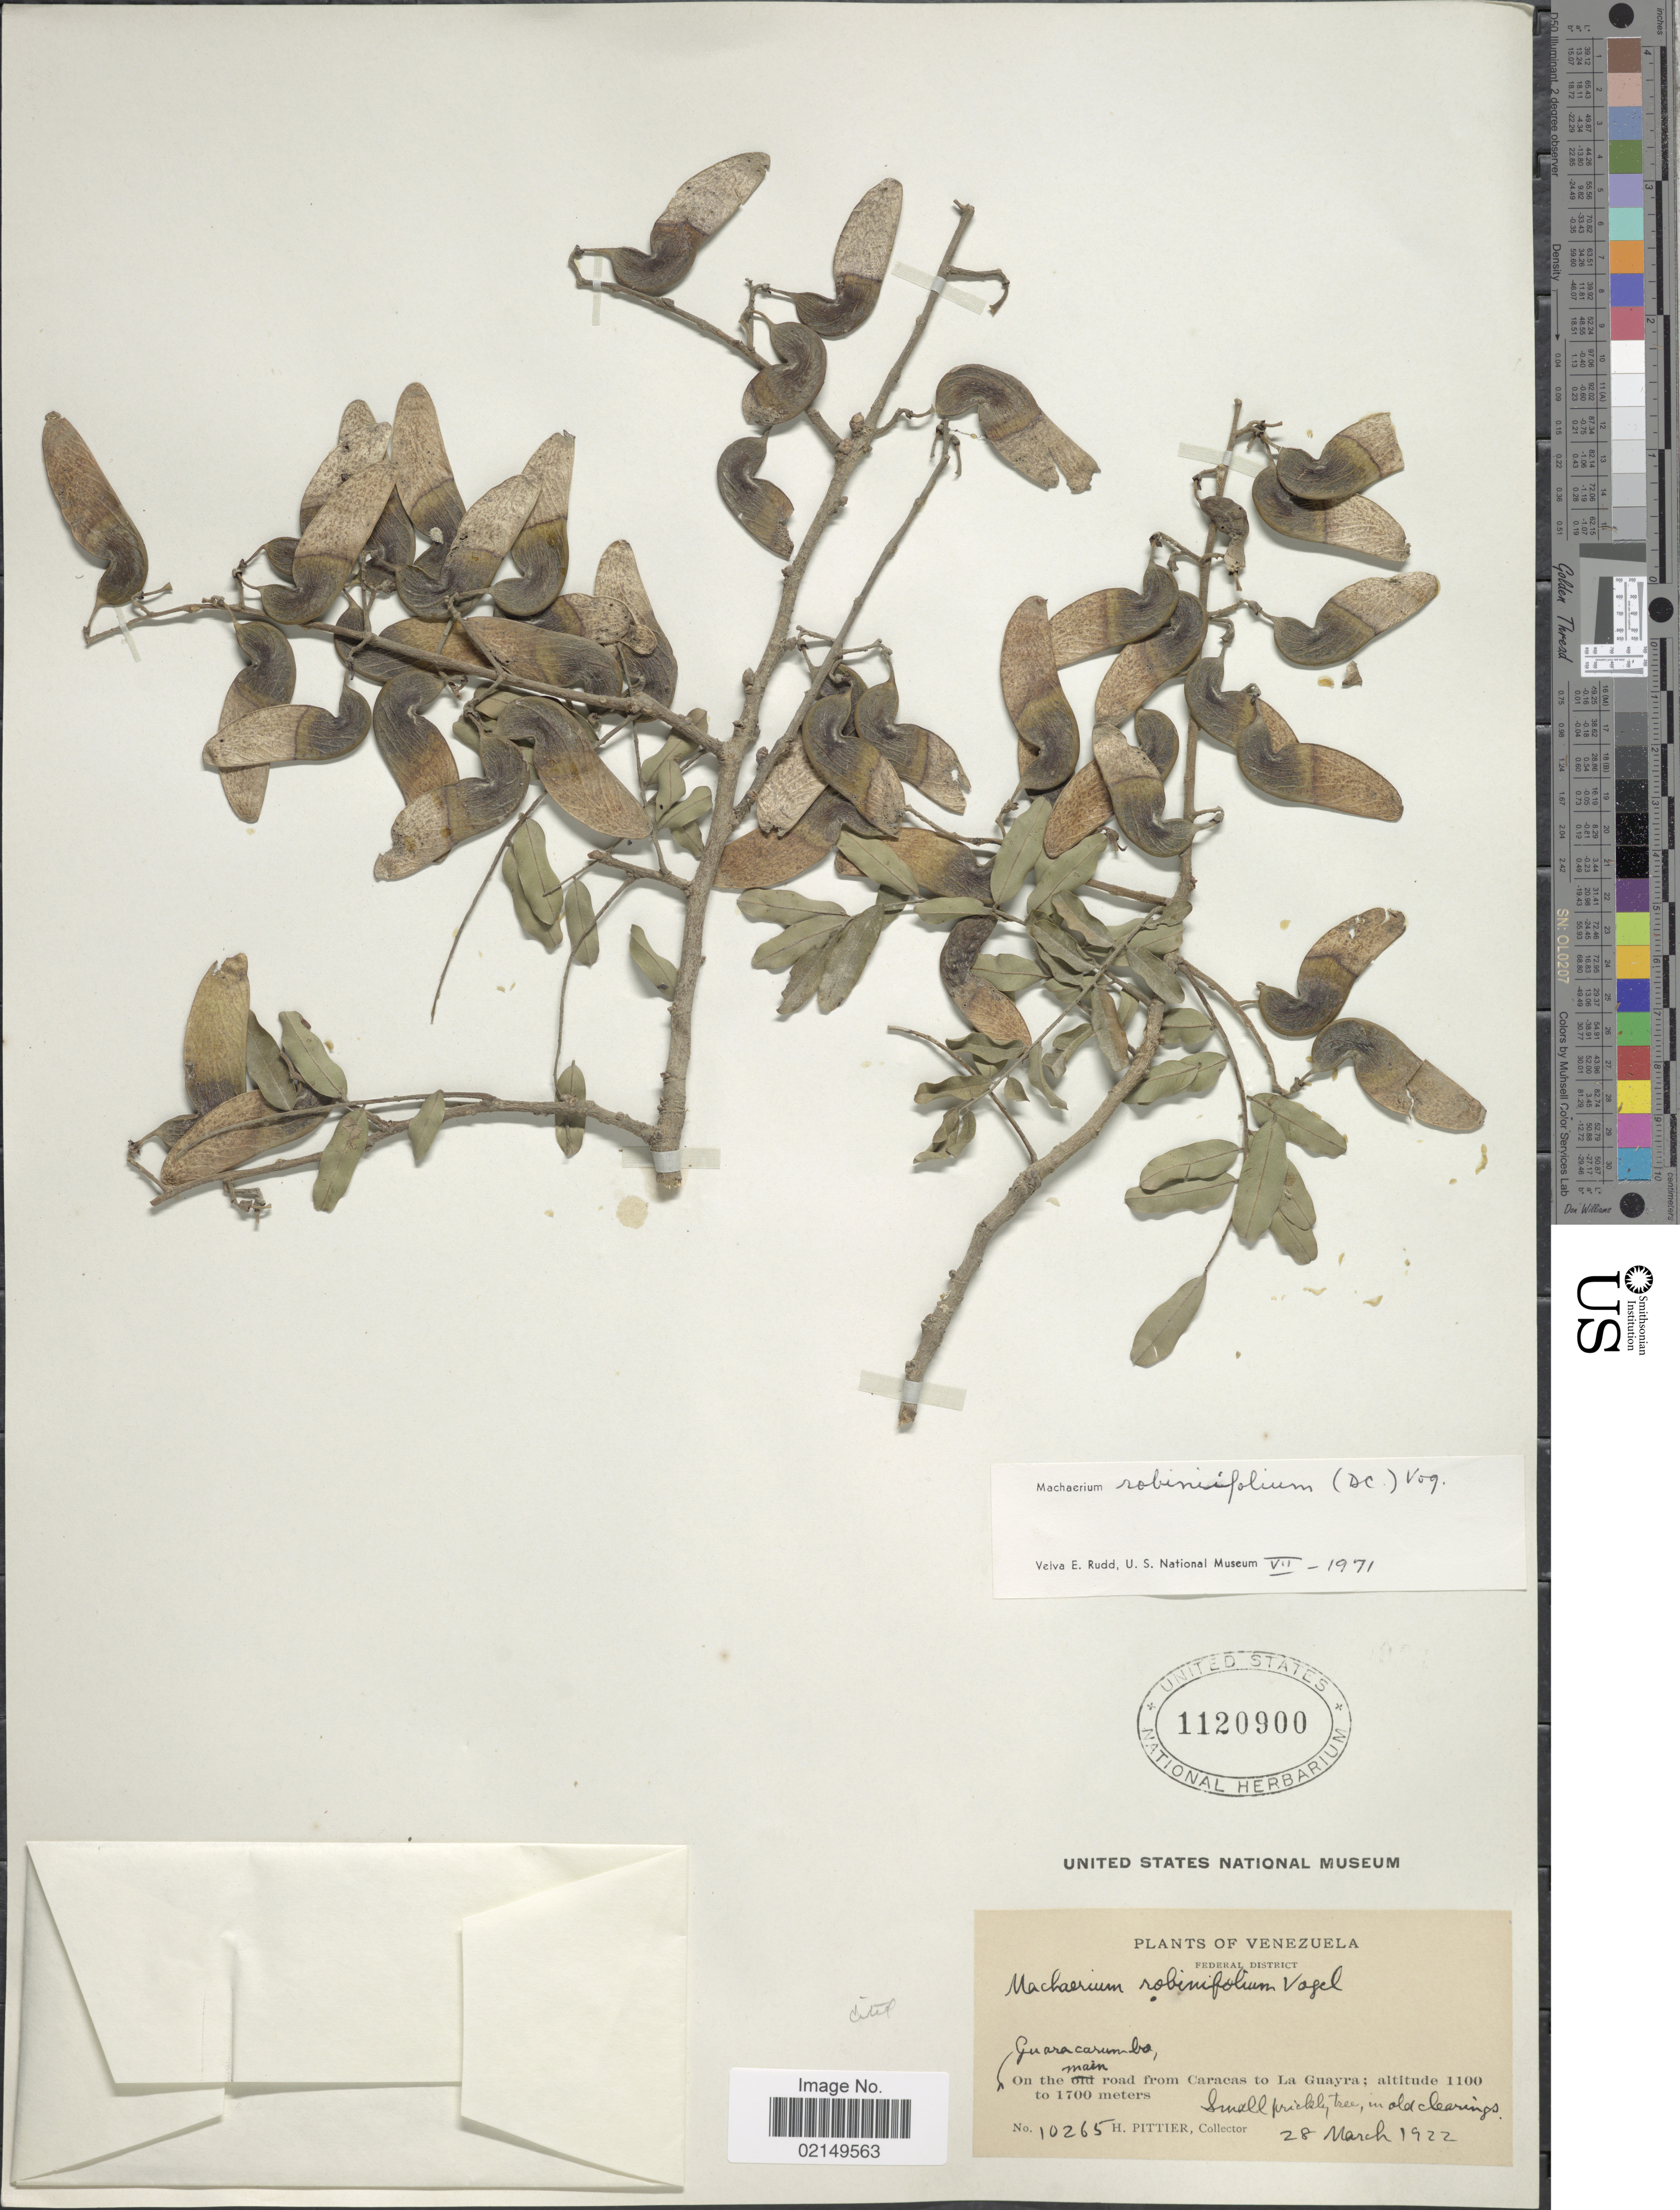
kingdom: Plantae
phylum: Tracheophyta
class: Magnoliopsida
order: Fabales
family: Fabaceae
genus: Machaerium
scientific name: Machaerium robinifolium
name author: (DC.) Vogel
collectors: H. F. Pittier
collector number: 10265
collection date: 1922-03-28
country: Venezuela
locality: Federal District, Guaracarumba, On the main road from Caracas to La Guayra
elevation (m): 1100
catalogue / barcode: US 1120900